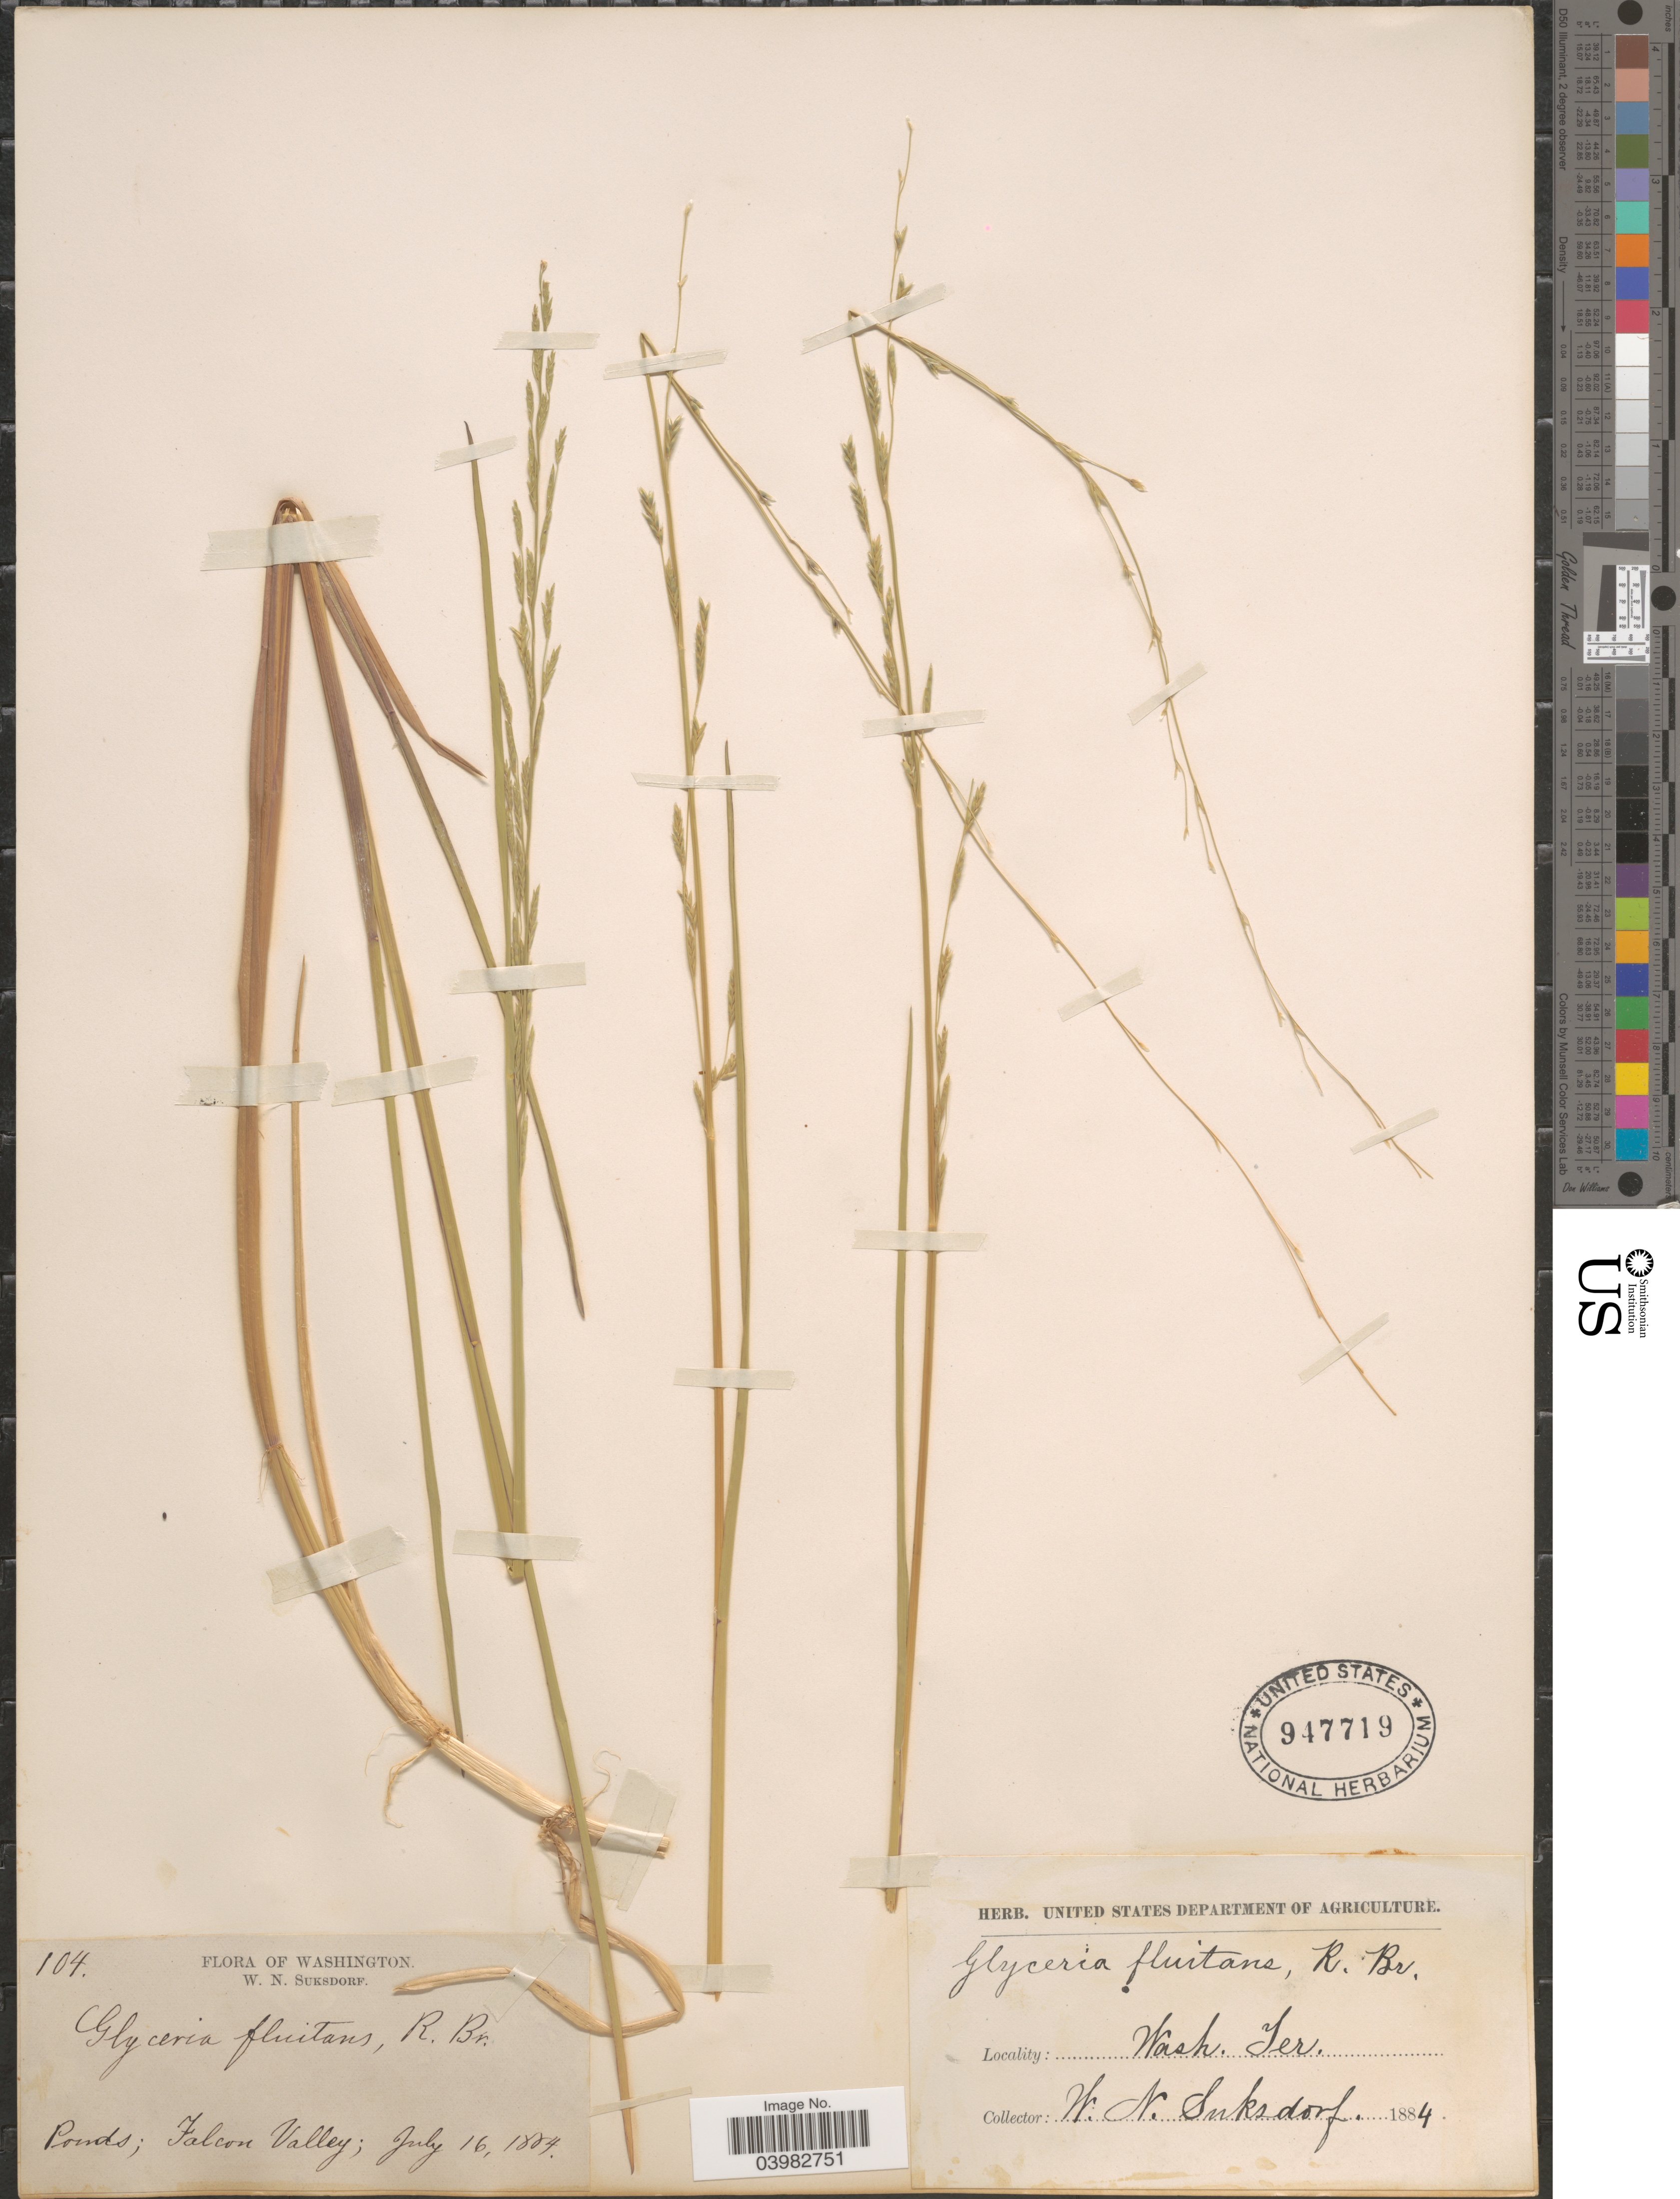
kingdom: Plantae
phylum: Tracheophyta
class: Liliopsida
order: Poales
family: Poaceae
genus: Glyceria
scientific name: Glyceria borealis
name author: (Nash) Batchelder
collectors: W. N. Suksdorf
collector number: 104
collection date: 1884-07-16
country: United States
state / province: Washington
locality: Ponds; Falcon Valley.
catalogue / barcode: US 947719